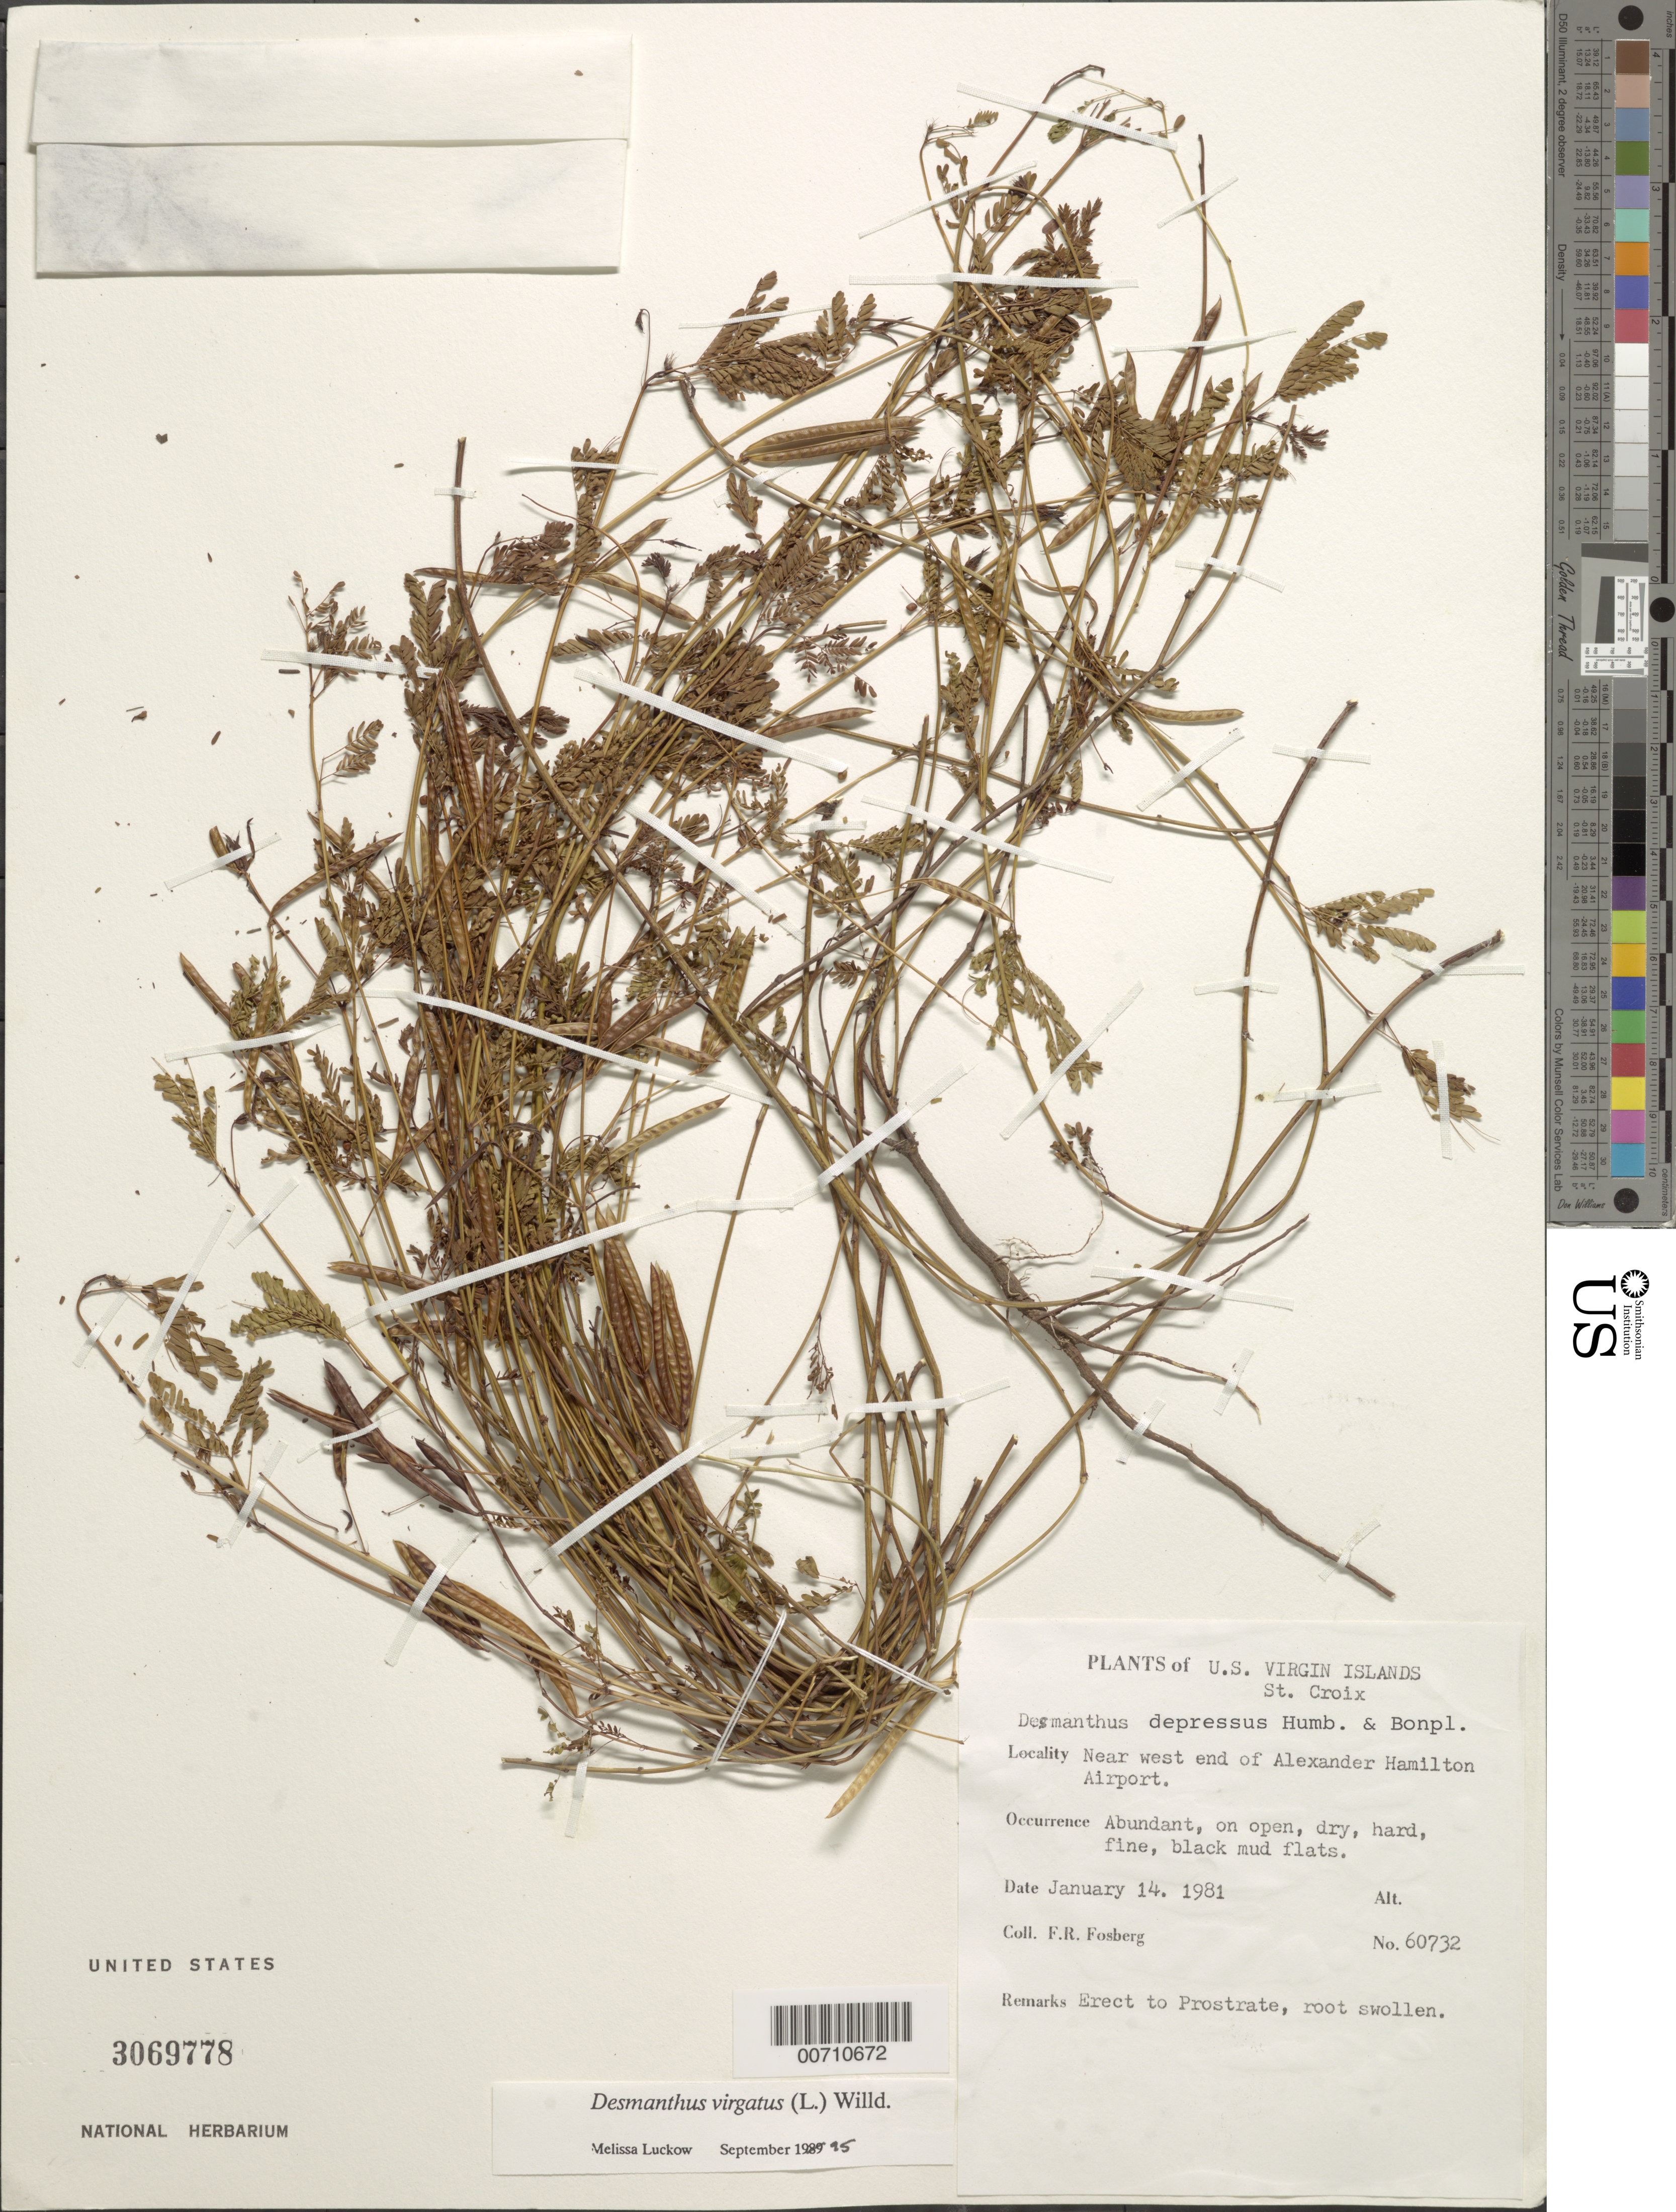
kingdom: Plantae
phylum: Tracheophyta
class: Magnoliopsida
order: Fabales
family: Fabaceae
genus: Desmanthus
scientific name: Desmanthus virgatus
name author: (L.) Willd.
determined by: Luckow, M. A.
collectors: F. R. Fosberg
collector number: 60732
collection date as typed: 14 Jan 1981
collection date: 1981-01-14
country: U.S. Virgin Islands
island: St. Croix Island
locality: Alexander Hamilton Airport, near W end of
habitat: On open, dry, hard, fine, black mud flats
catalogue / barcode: US 60732